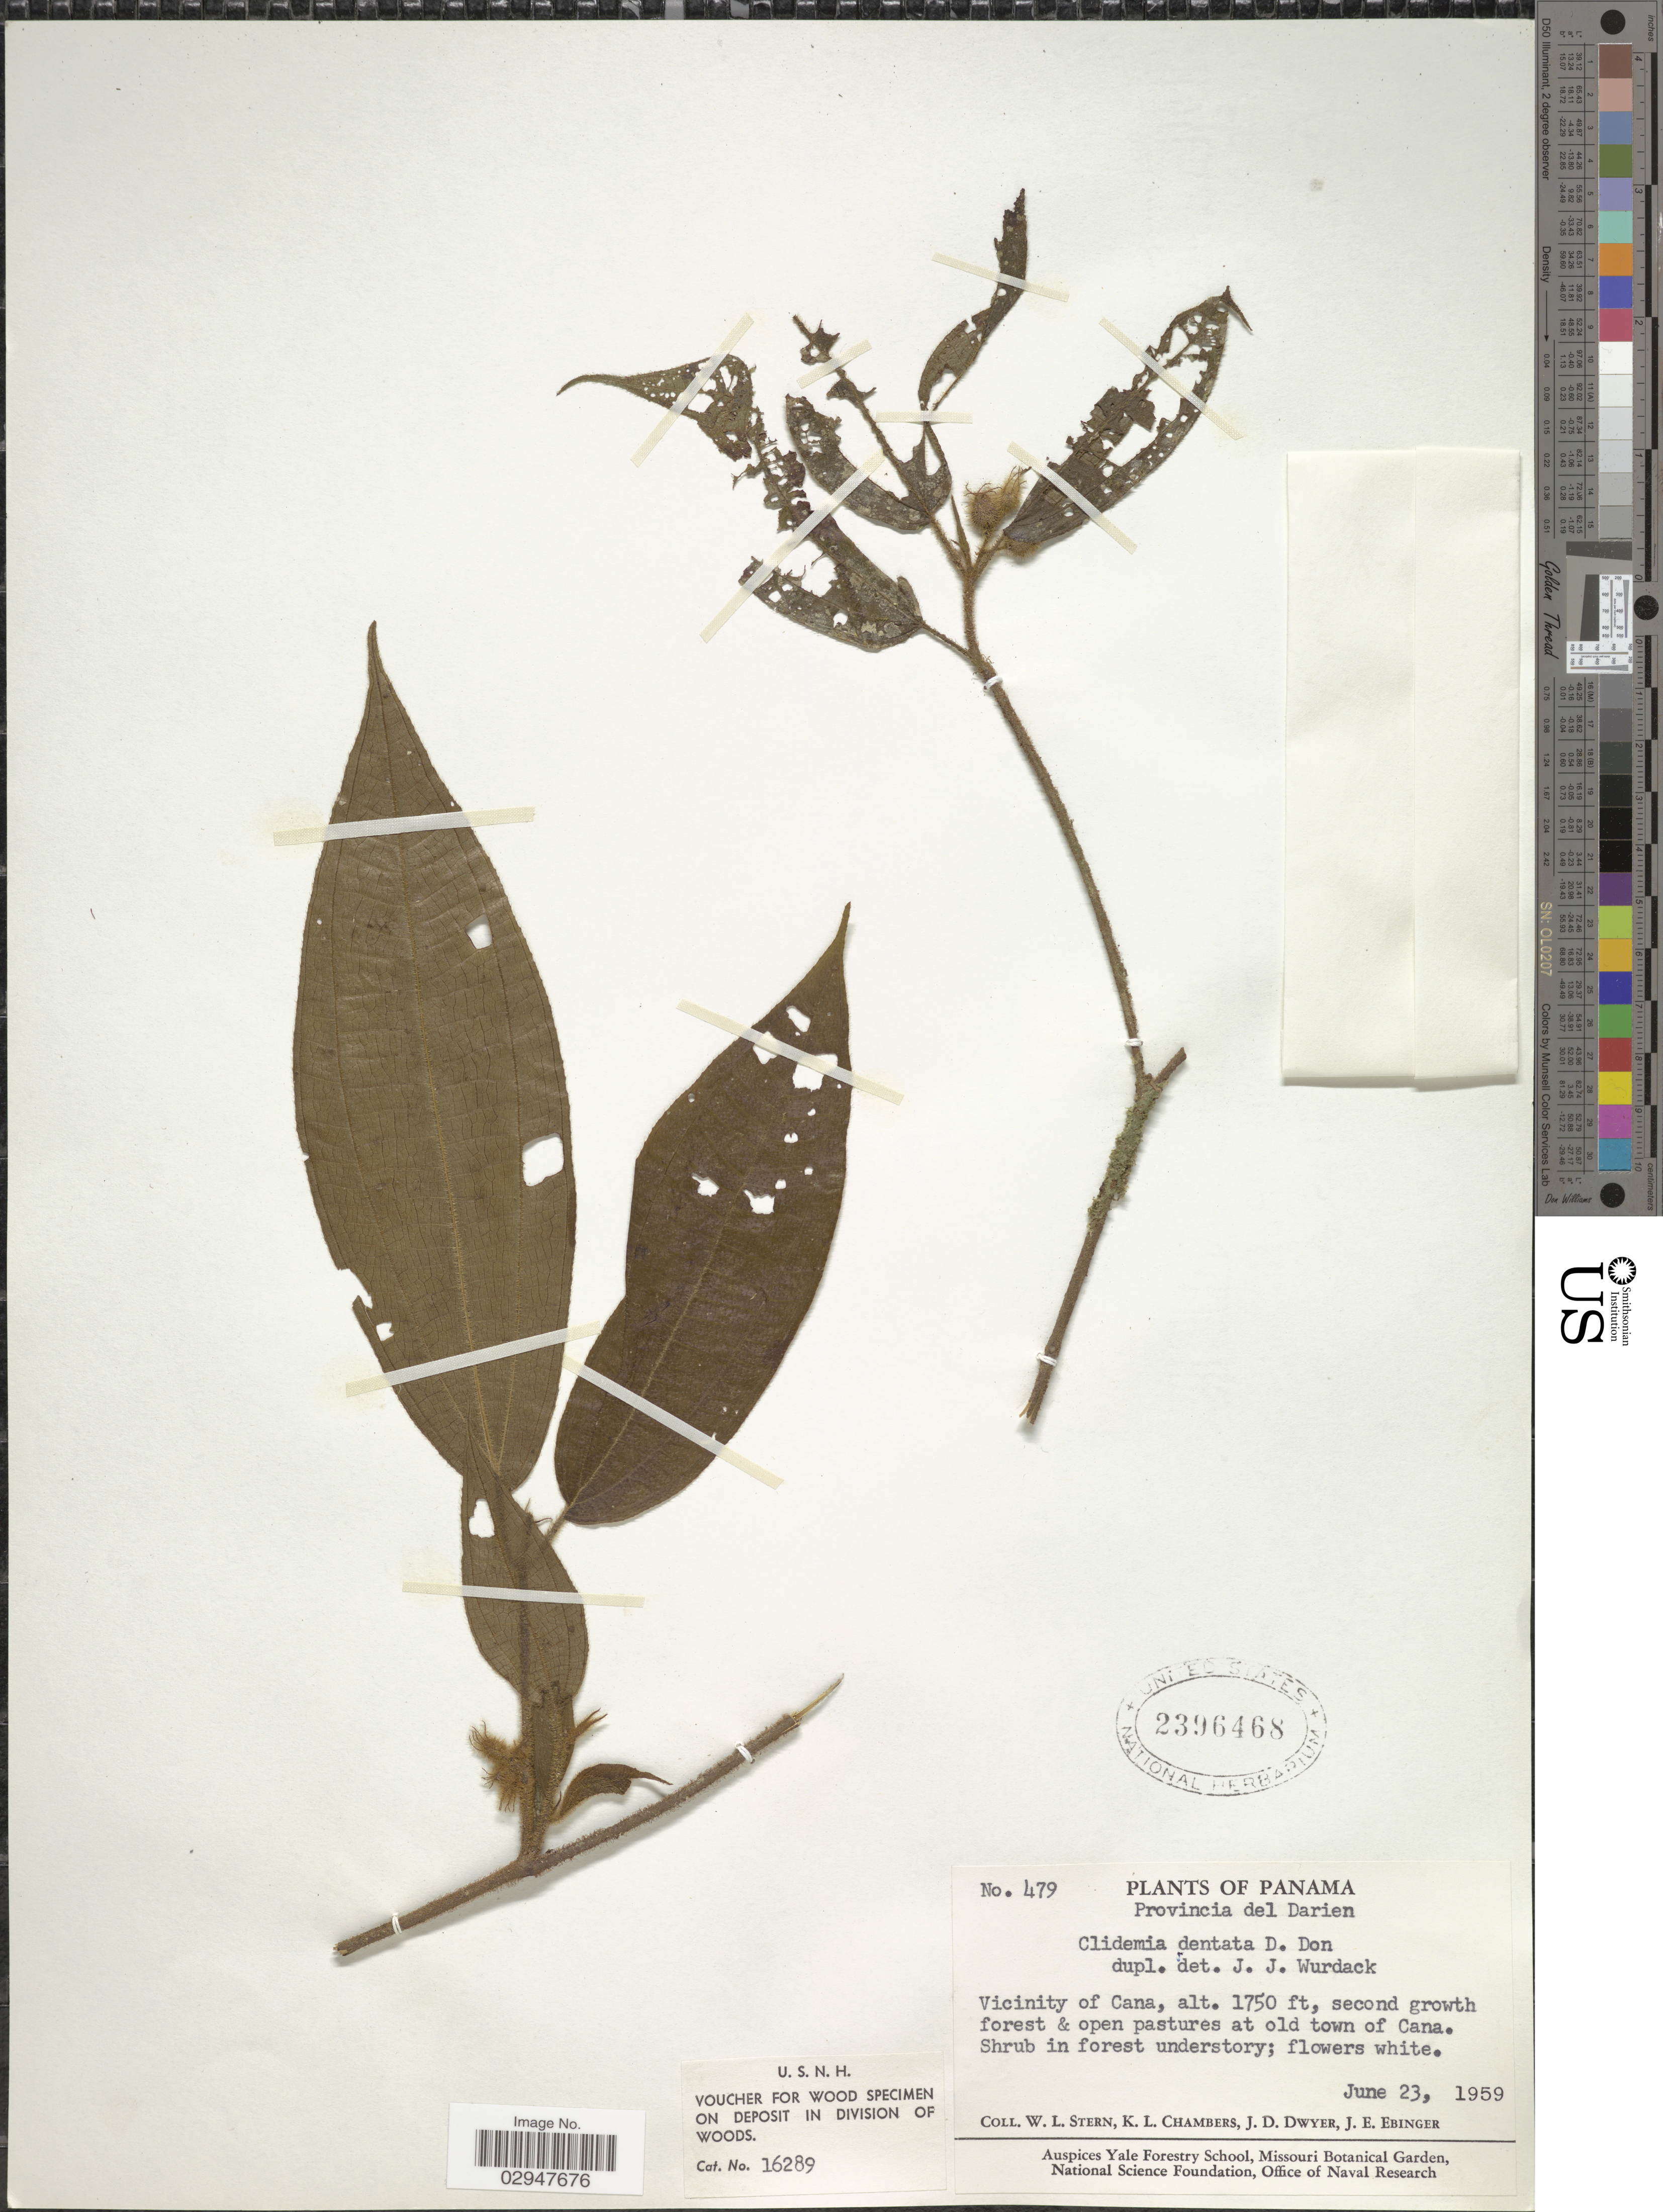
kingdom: Plantae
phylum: Tracheophyta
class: Magnoliopsida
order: Myrtales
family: Melastomataceae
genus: Clidemia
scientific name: Clidemia dentata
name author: D. Don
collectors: W. L. Stern, K. Chambers, J. D. Dwyer & J. Ebinger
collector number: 479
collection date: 1959-06-23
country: Panama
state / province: Darién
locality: Vicinity of Cana. At old town of Cana.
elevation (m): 533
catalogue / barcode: US 2396468